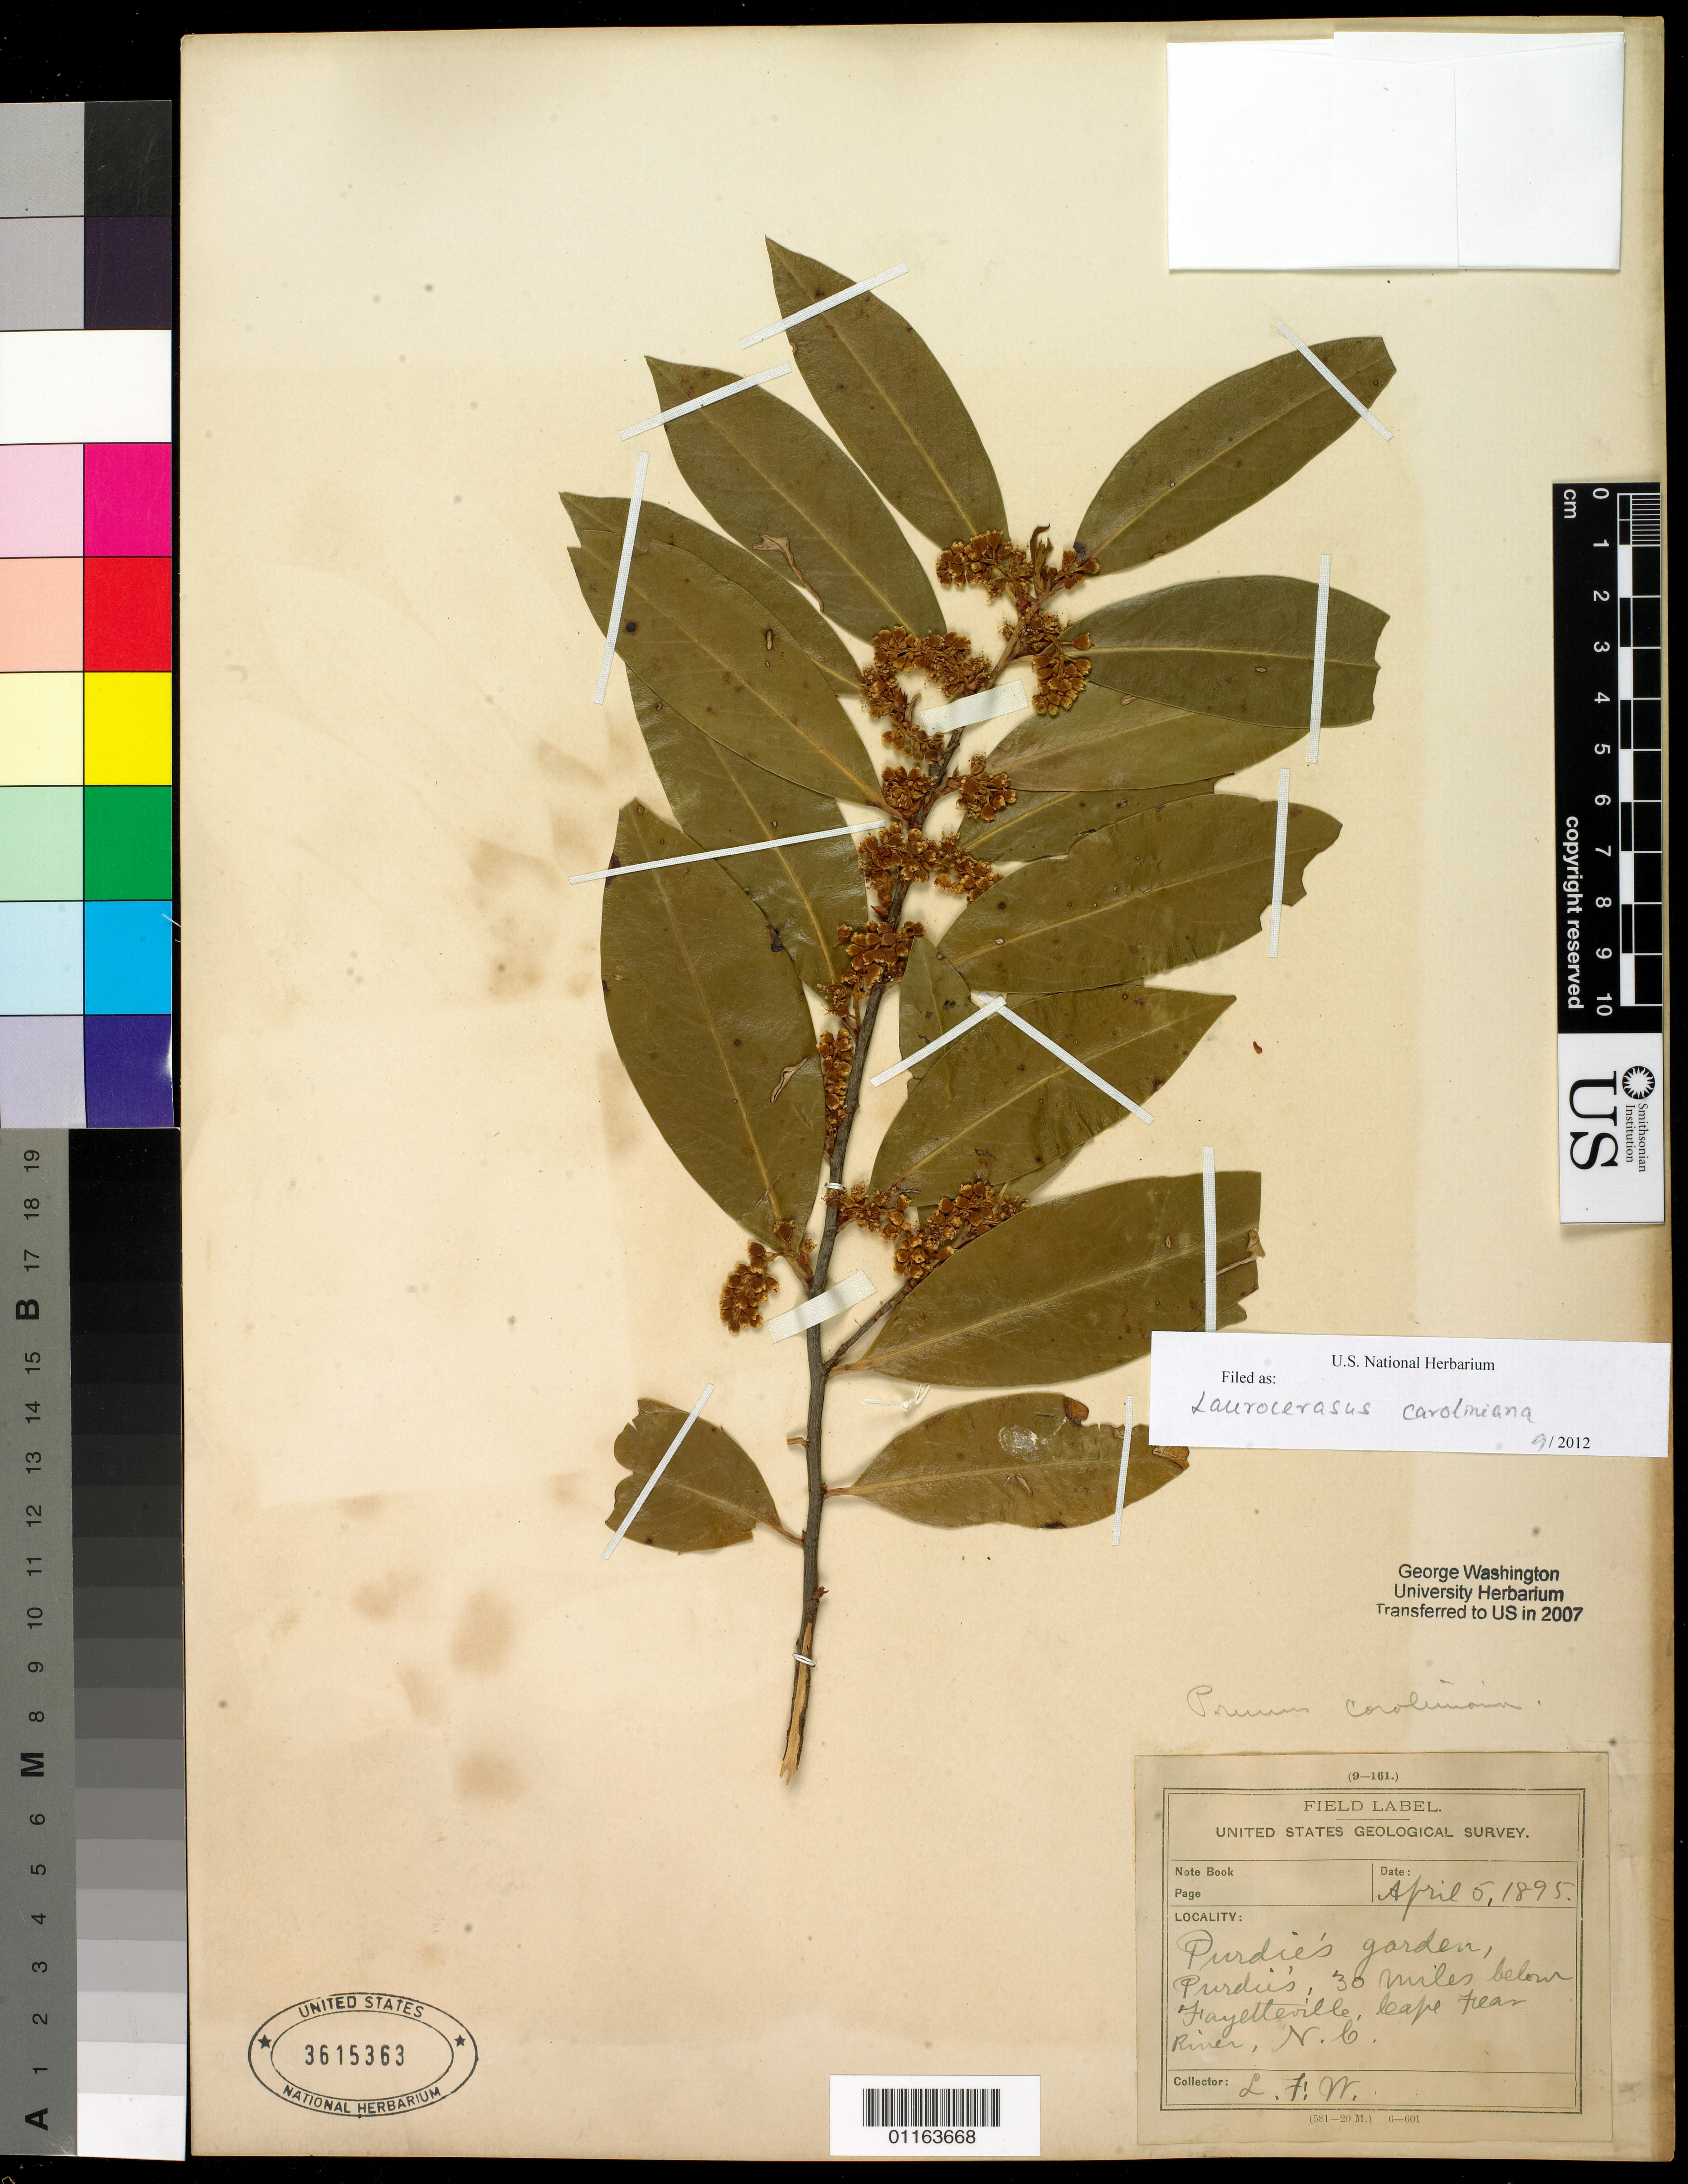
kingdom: Plantae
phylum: Tracheophyta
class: Magnoliopsida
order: Rosales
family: Rosaceae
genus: Prunus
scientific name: Prunus caroliniana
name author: (Mill.) Aiton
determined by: Strong, Mark T., (BOT), Smithsonian Institution - National Museum of Natural History (UNITED STATES)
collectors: L. F. Ward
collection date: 1895-04-05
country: United States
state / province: North Carolina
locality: Purdie's garden, 30 miles below Fayetteville, Cape Fear.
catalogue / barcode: US 3615363